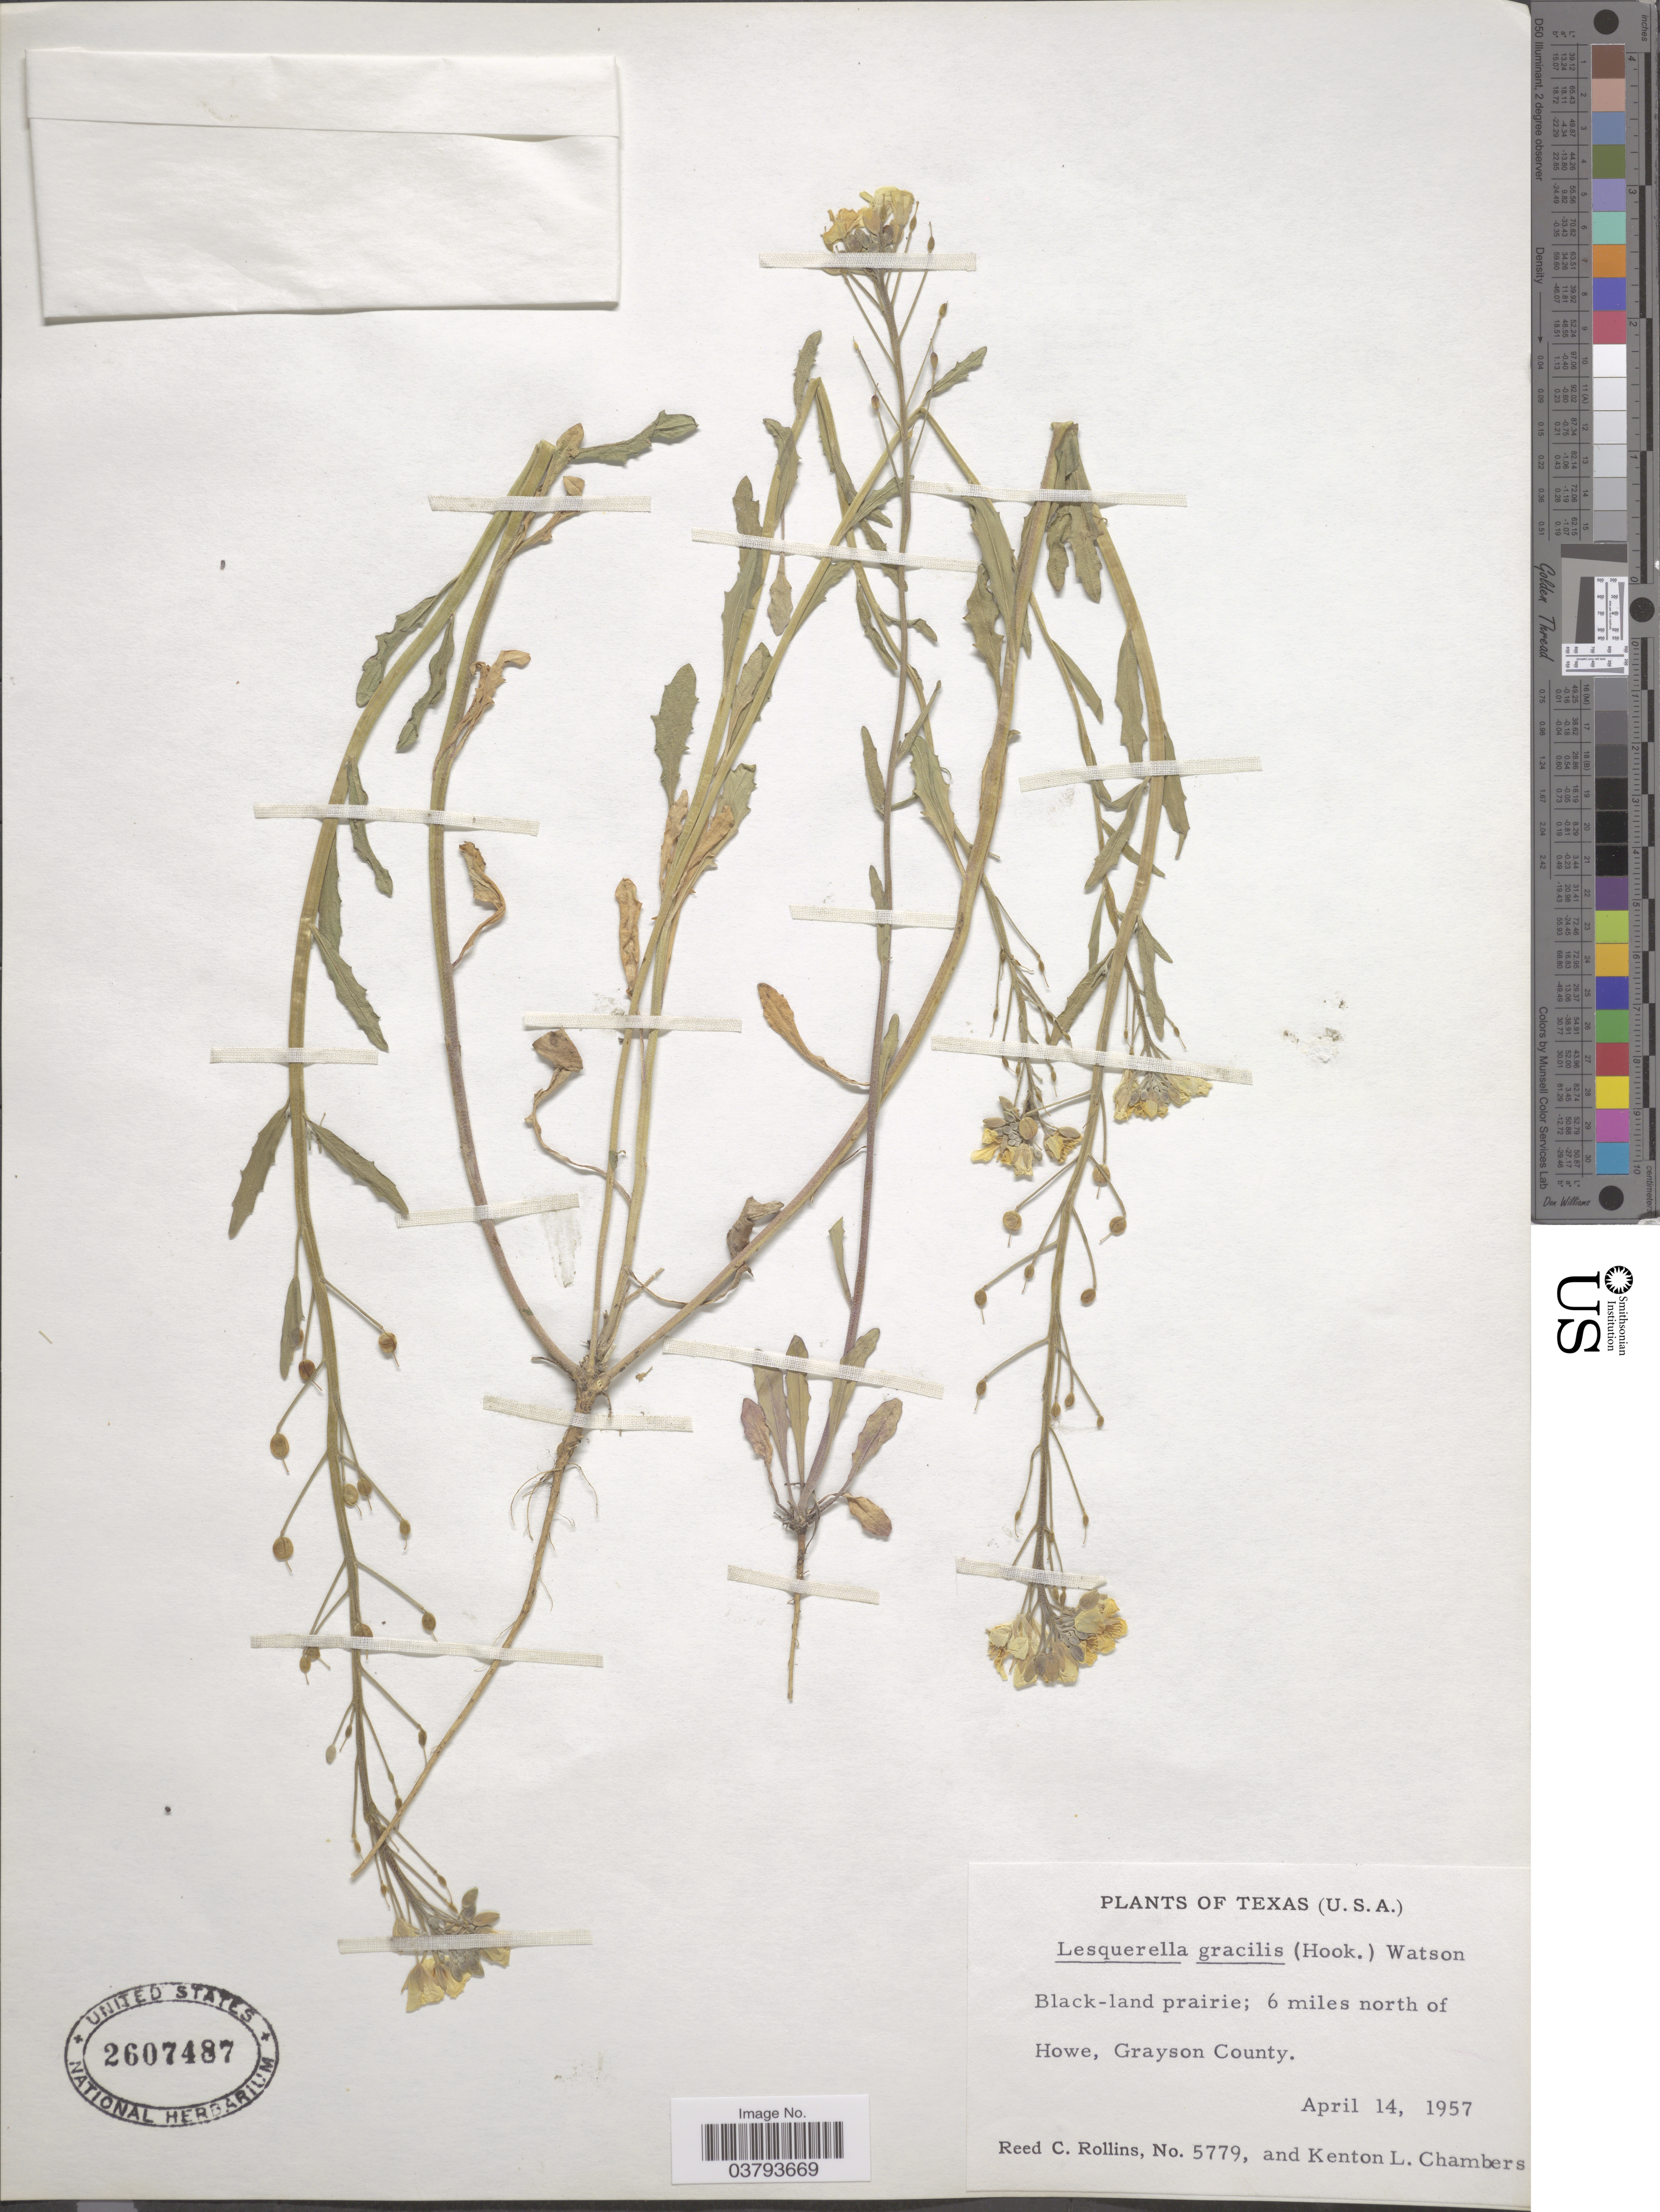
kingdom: Plantae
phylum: Tracheophyta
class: Magnoliopsida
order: Brassicales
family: Brassicaceae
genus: Lesquerella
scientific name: Lesquerella gracilis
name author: (Hook.) S. Watson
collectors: R. C. Rollins & K. L. Chambers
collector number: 5779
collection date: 1957-04-14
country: United States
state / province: Texas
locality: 6 miles north of Howe, Grayson County.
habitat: black land prairie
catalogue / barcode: US 2607487